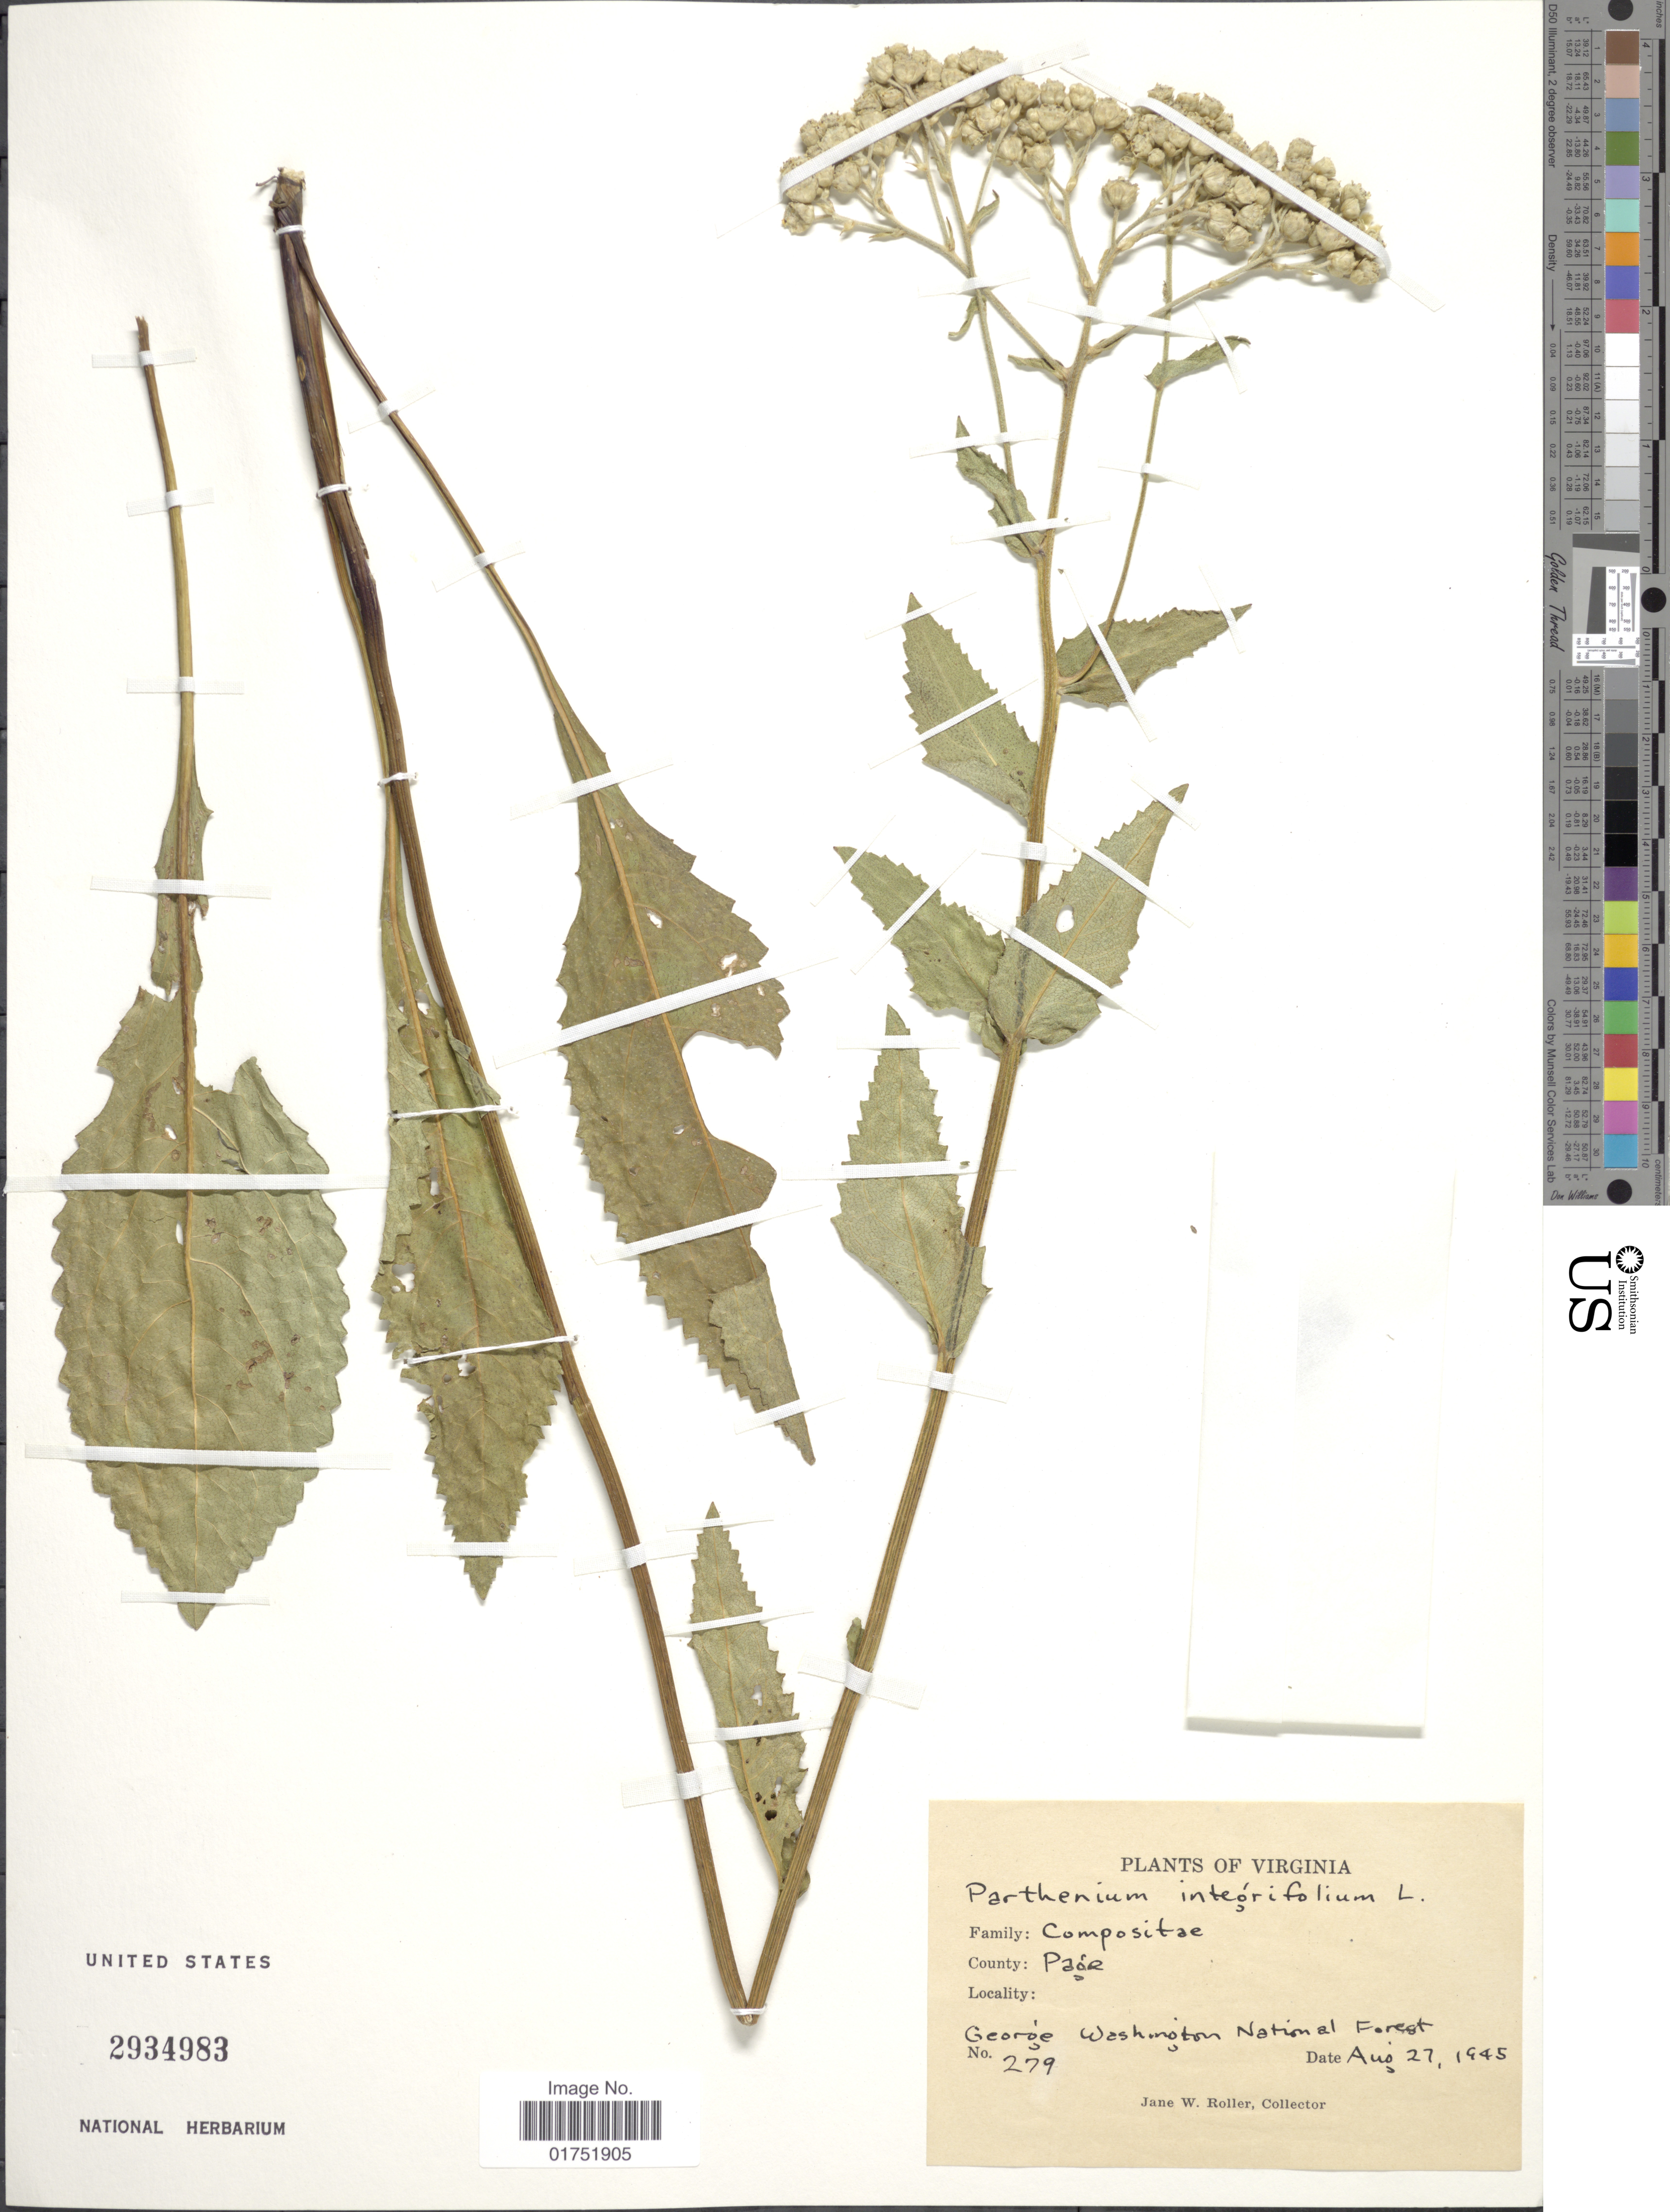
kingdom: Plantae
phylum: Tracheophyta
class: Magnoliopsida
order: Asterales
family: Asteraceae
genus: Parthenium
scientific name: Parthenium integrifolium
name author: L.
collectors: J. W. Roller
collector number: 279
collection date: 1945-08-27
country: United States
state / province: Virginia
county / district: Page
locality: County Page, George Washington National Forest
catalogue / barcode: US 2934983